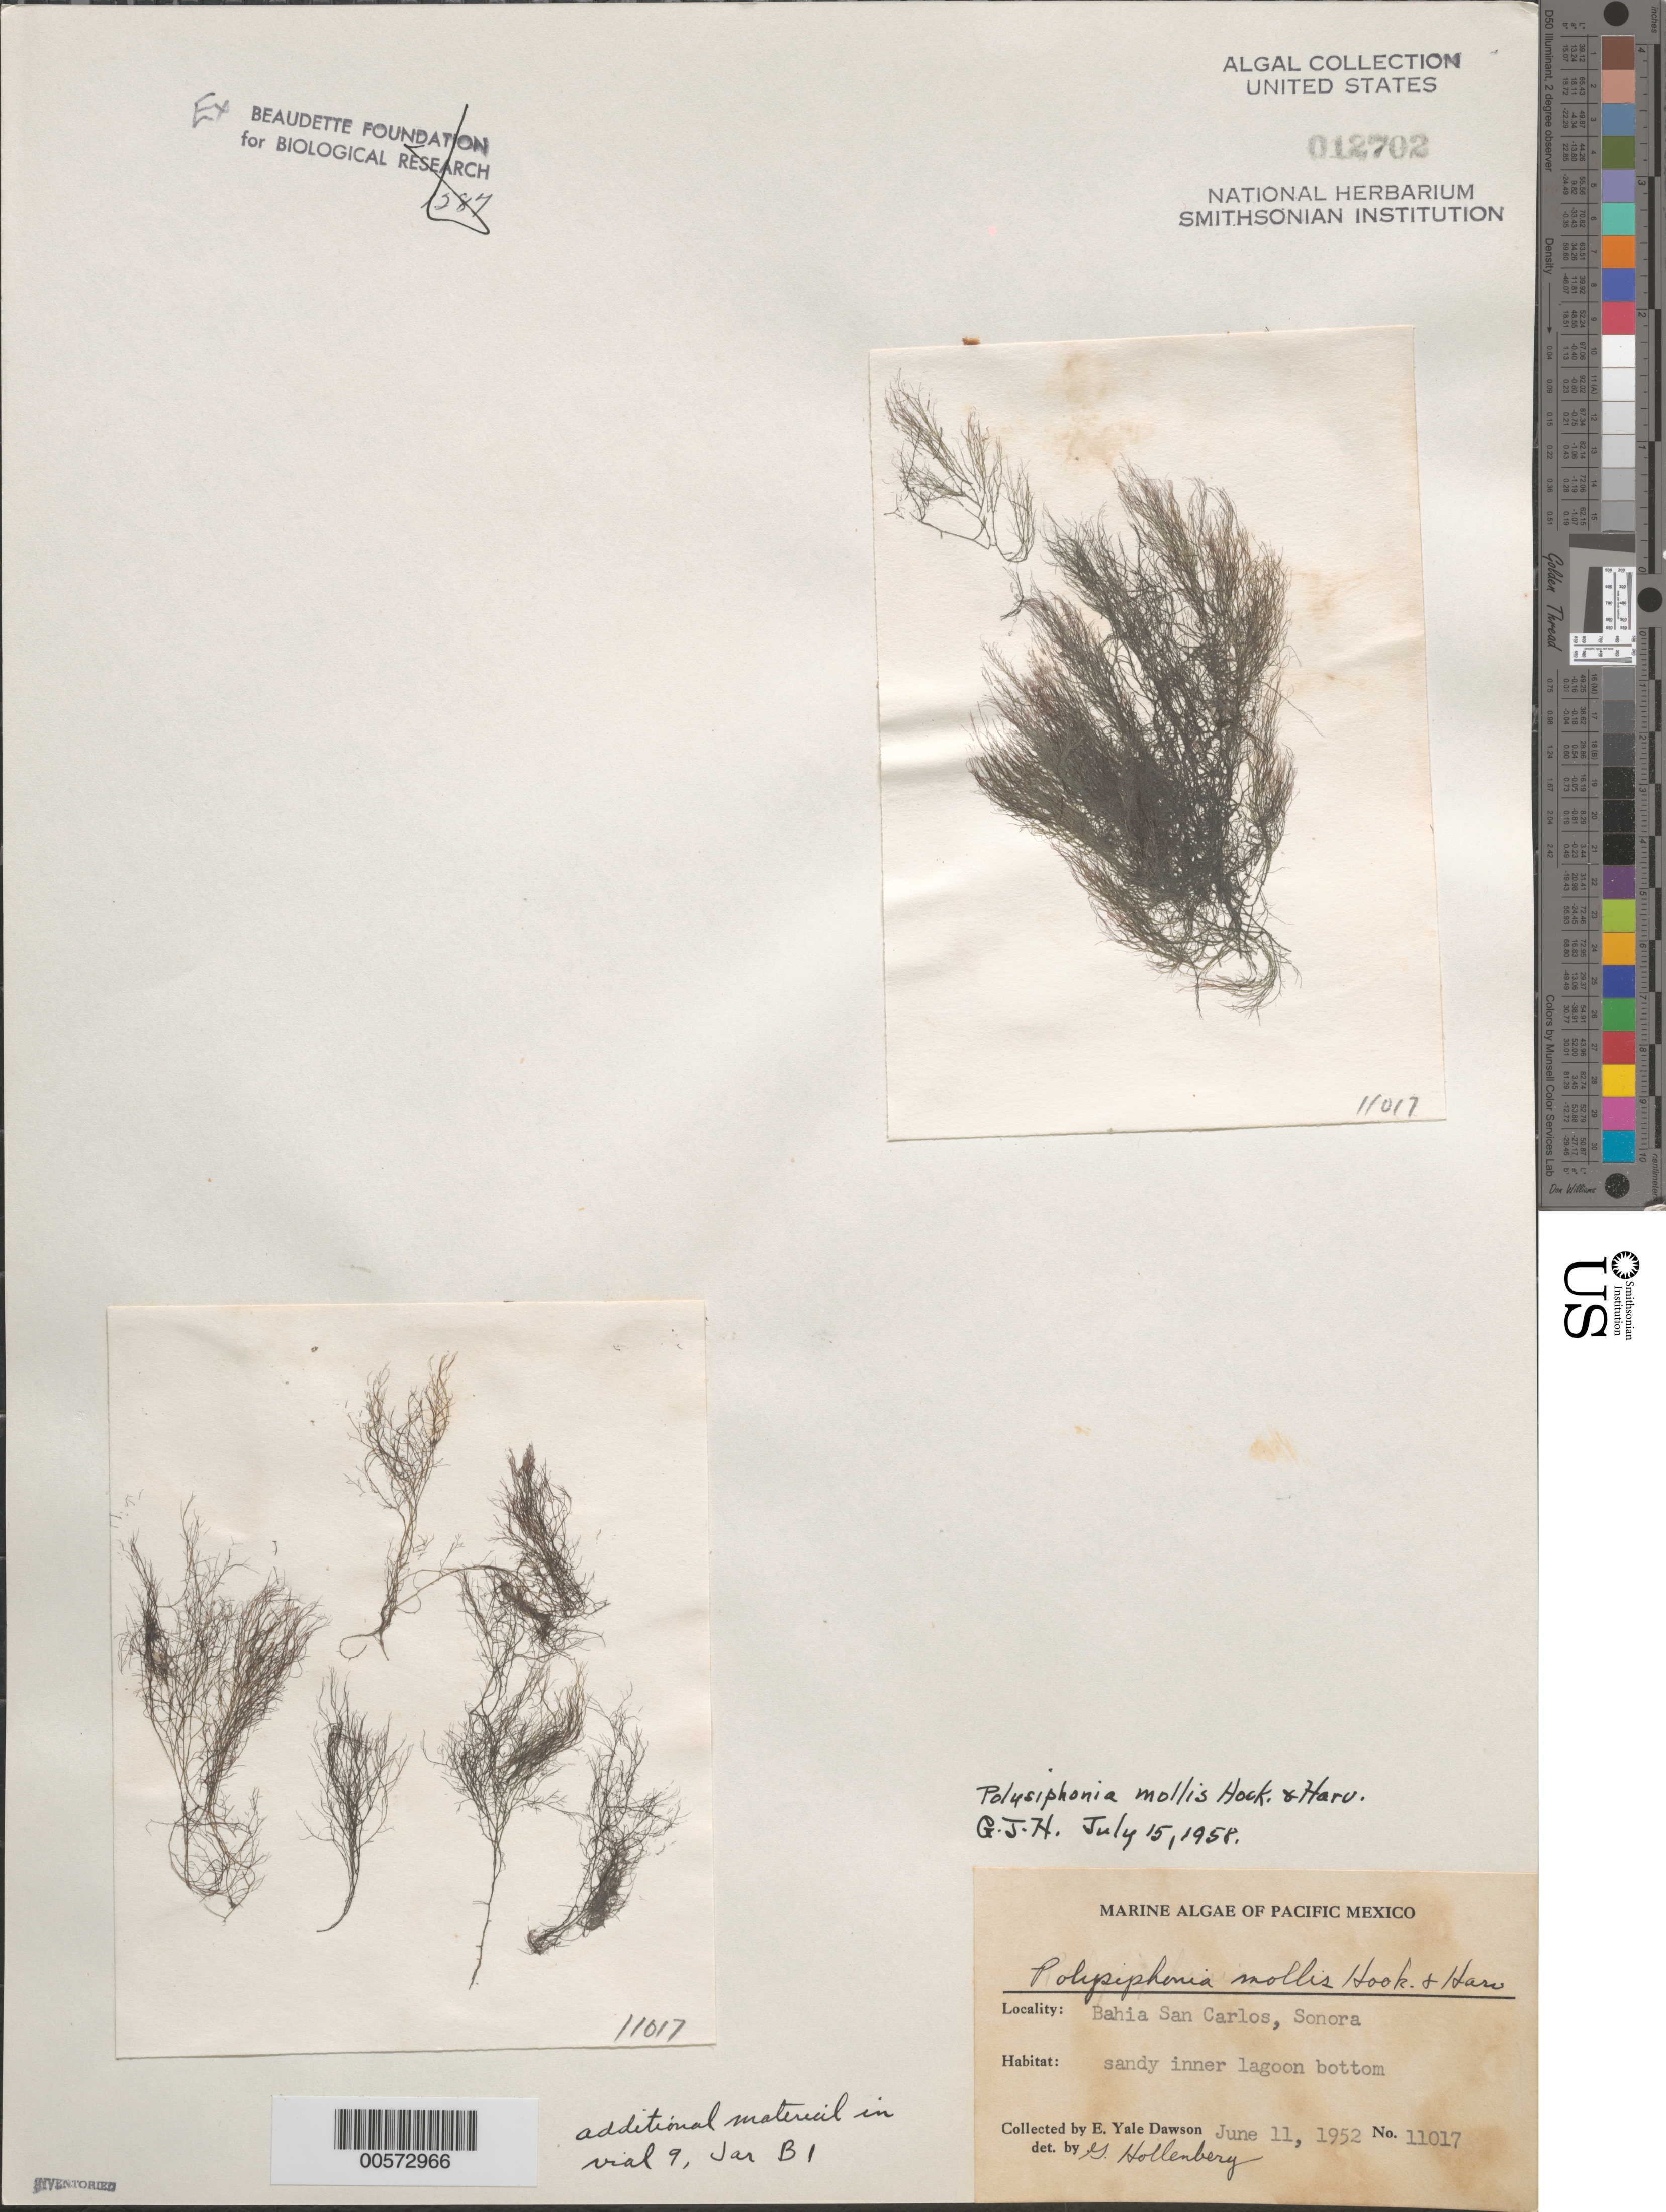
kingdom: Plantae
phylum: Rhodophyta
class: Florideophyceae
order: Ceramiales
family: Rhodomelaceae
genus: Polysiphonia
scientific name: Polysiphonia mollis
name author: Hook. f. & Harv.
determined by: Hollenberg, George J.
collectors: E. Y. Dawson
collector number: EYD 11017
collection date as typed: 11 Jun 1952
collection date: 1952-06-11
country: Mexico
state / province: Sonora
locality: Bahia de San Carlos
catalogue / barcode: US 12702